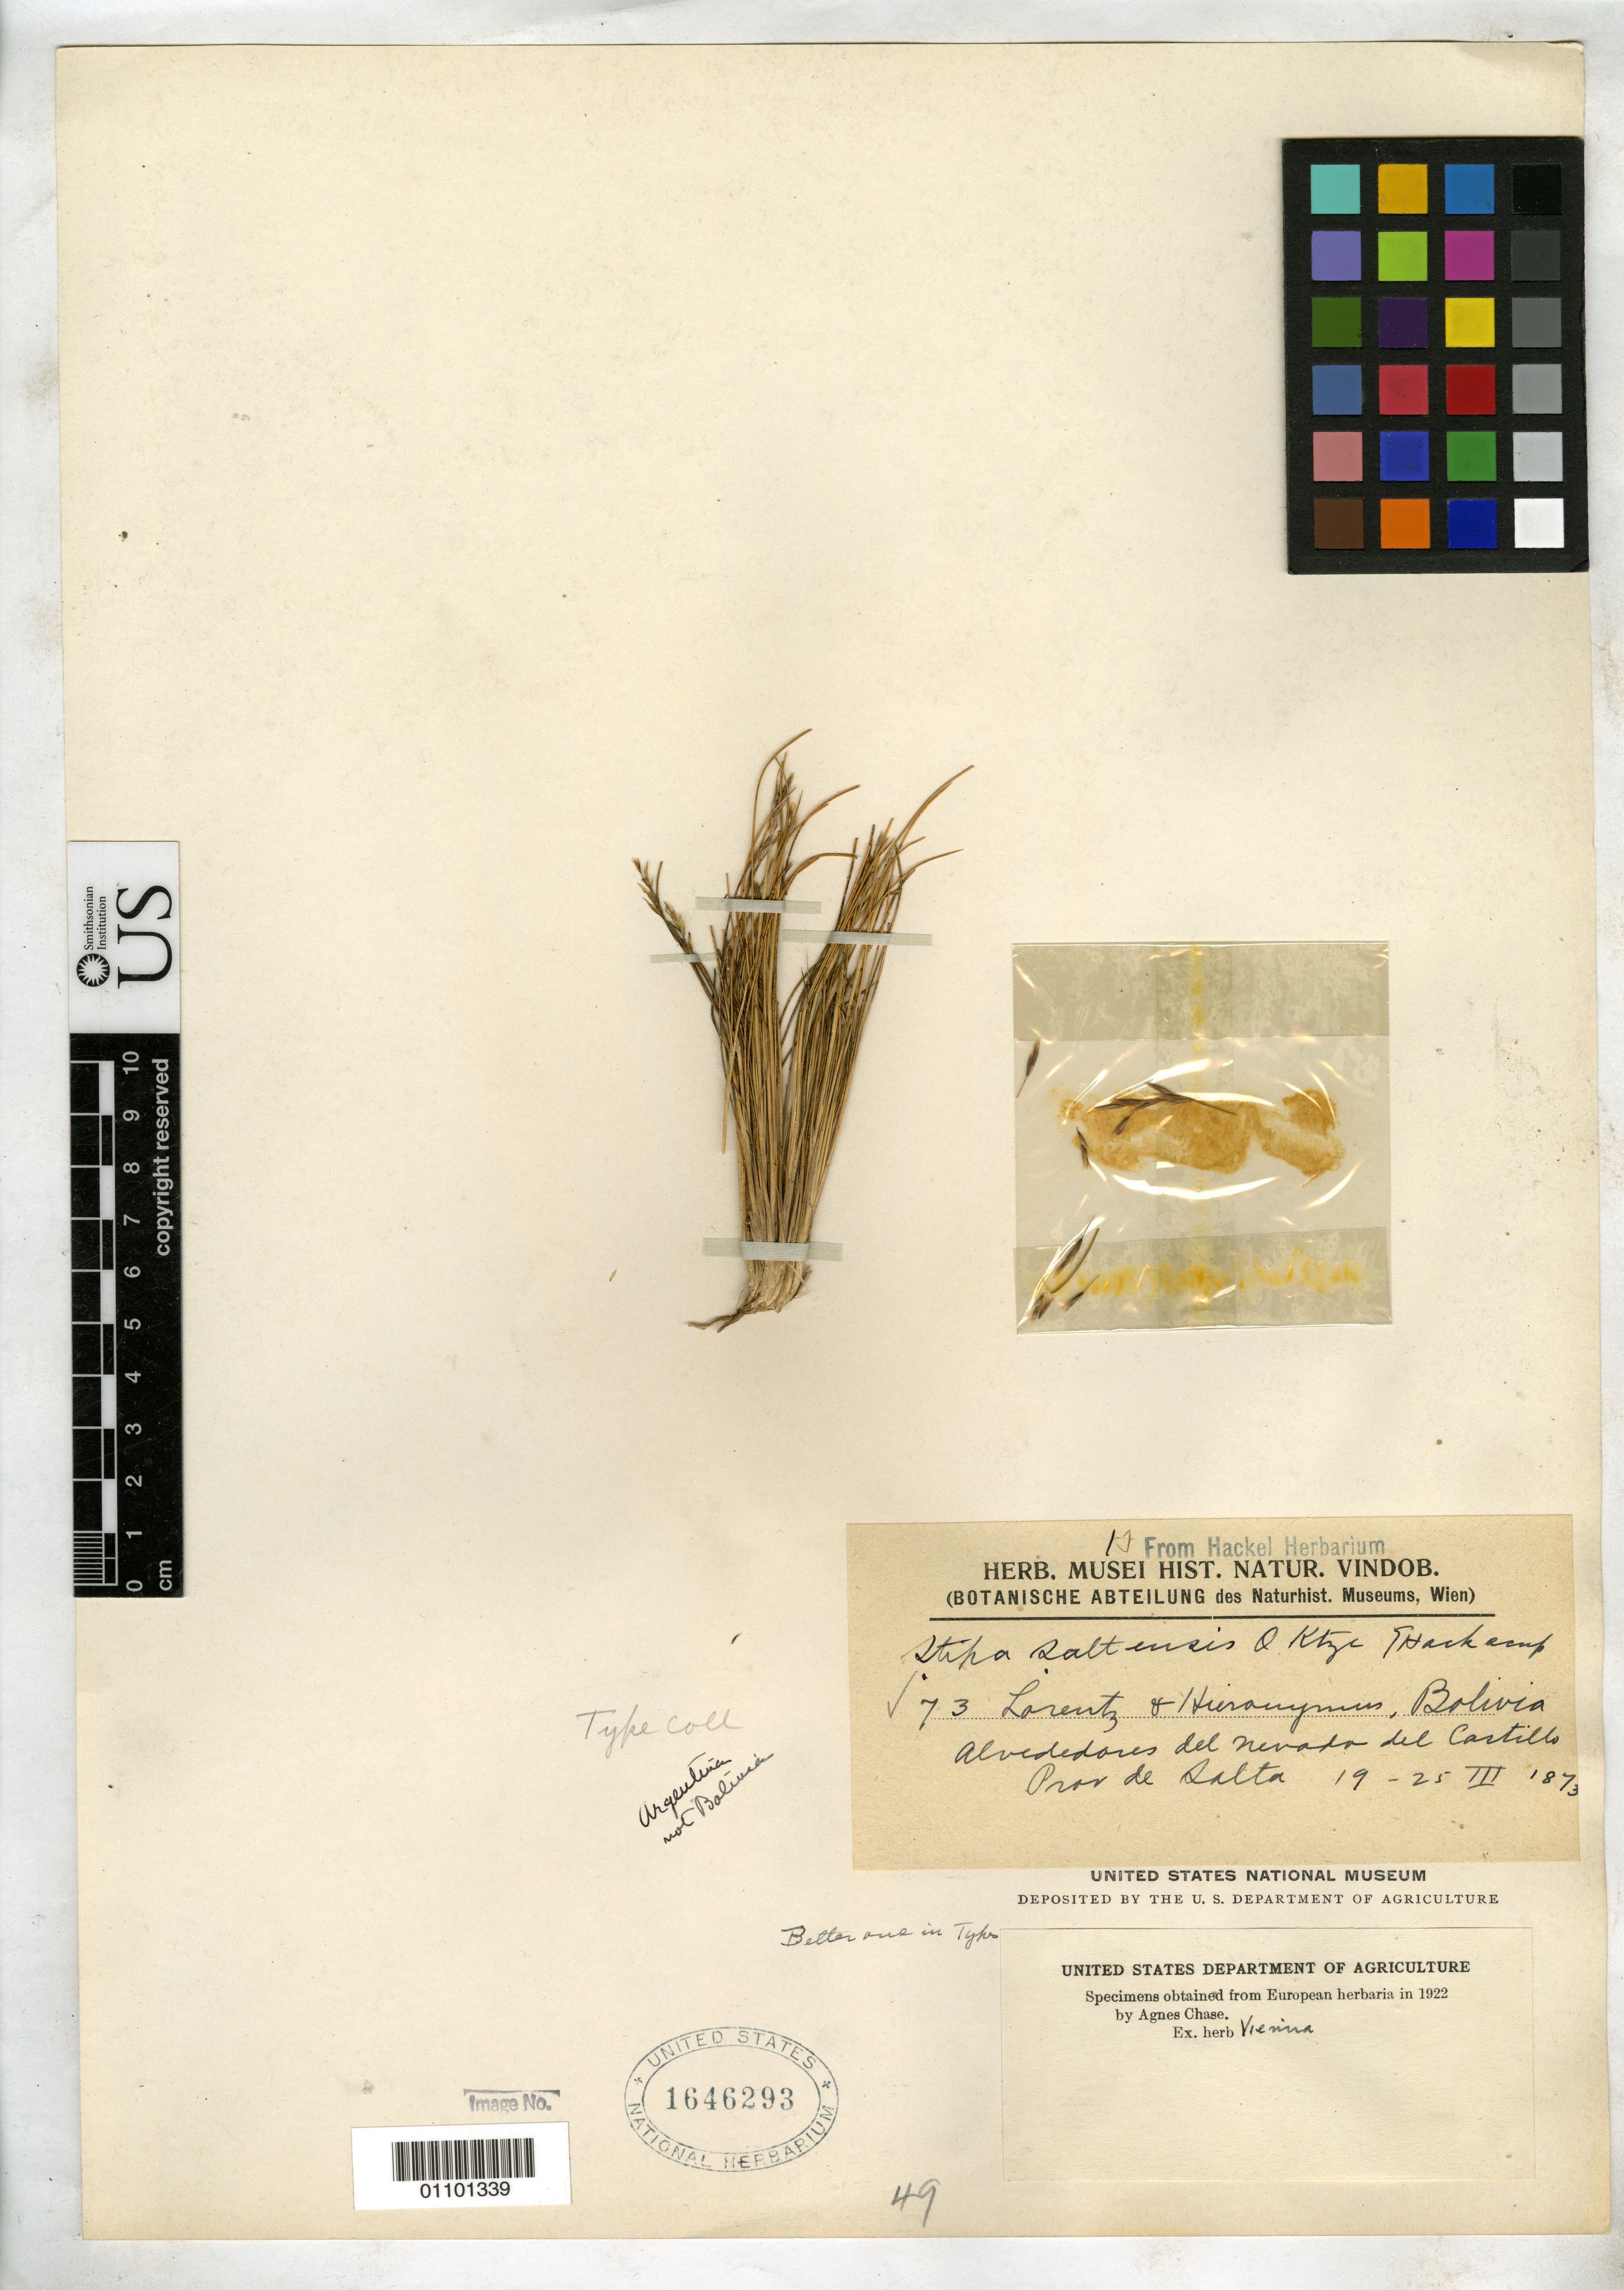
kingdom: Plantae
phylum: Tracheophyta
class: Liliopsida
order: Poales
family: Poaceae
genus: Stipa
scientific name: Stipa saltensis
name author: Kuntze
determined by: Chiapella, J.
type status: Isotype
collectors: P. G. Lorentz & G. H. Hieronymus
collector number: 73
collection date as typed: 19 Mar 1873 to 25 Mar 1873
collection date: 1873-03-19/1873-03-25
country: Argentina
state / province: Salta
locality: Nevado del Castillo.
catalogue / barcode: US 1646293